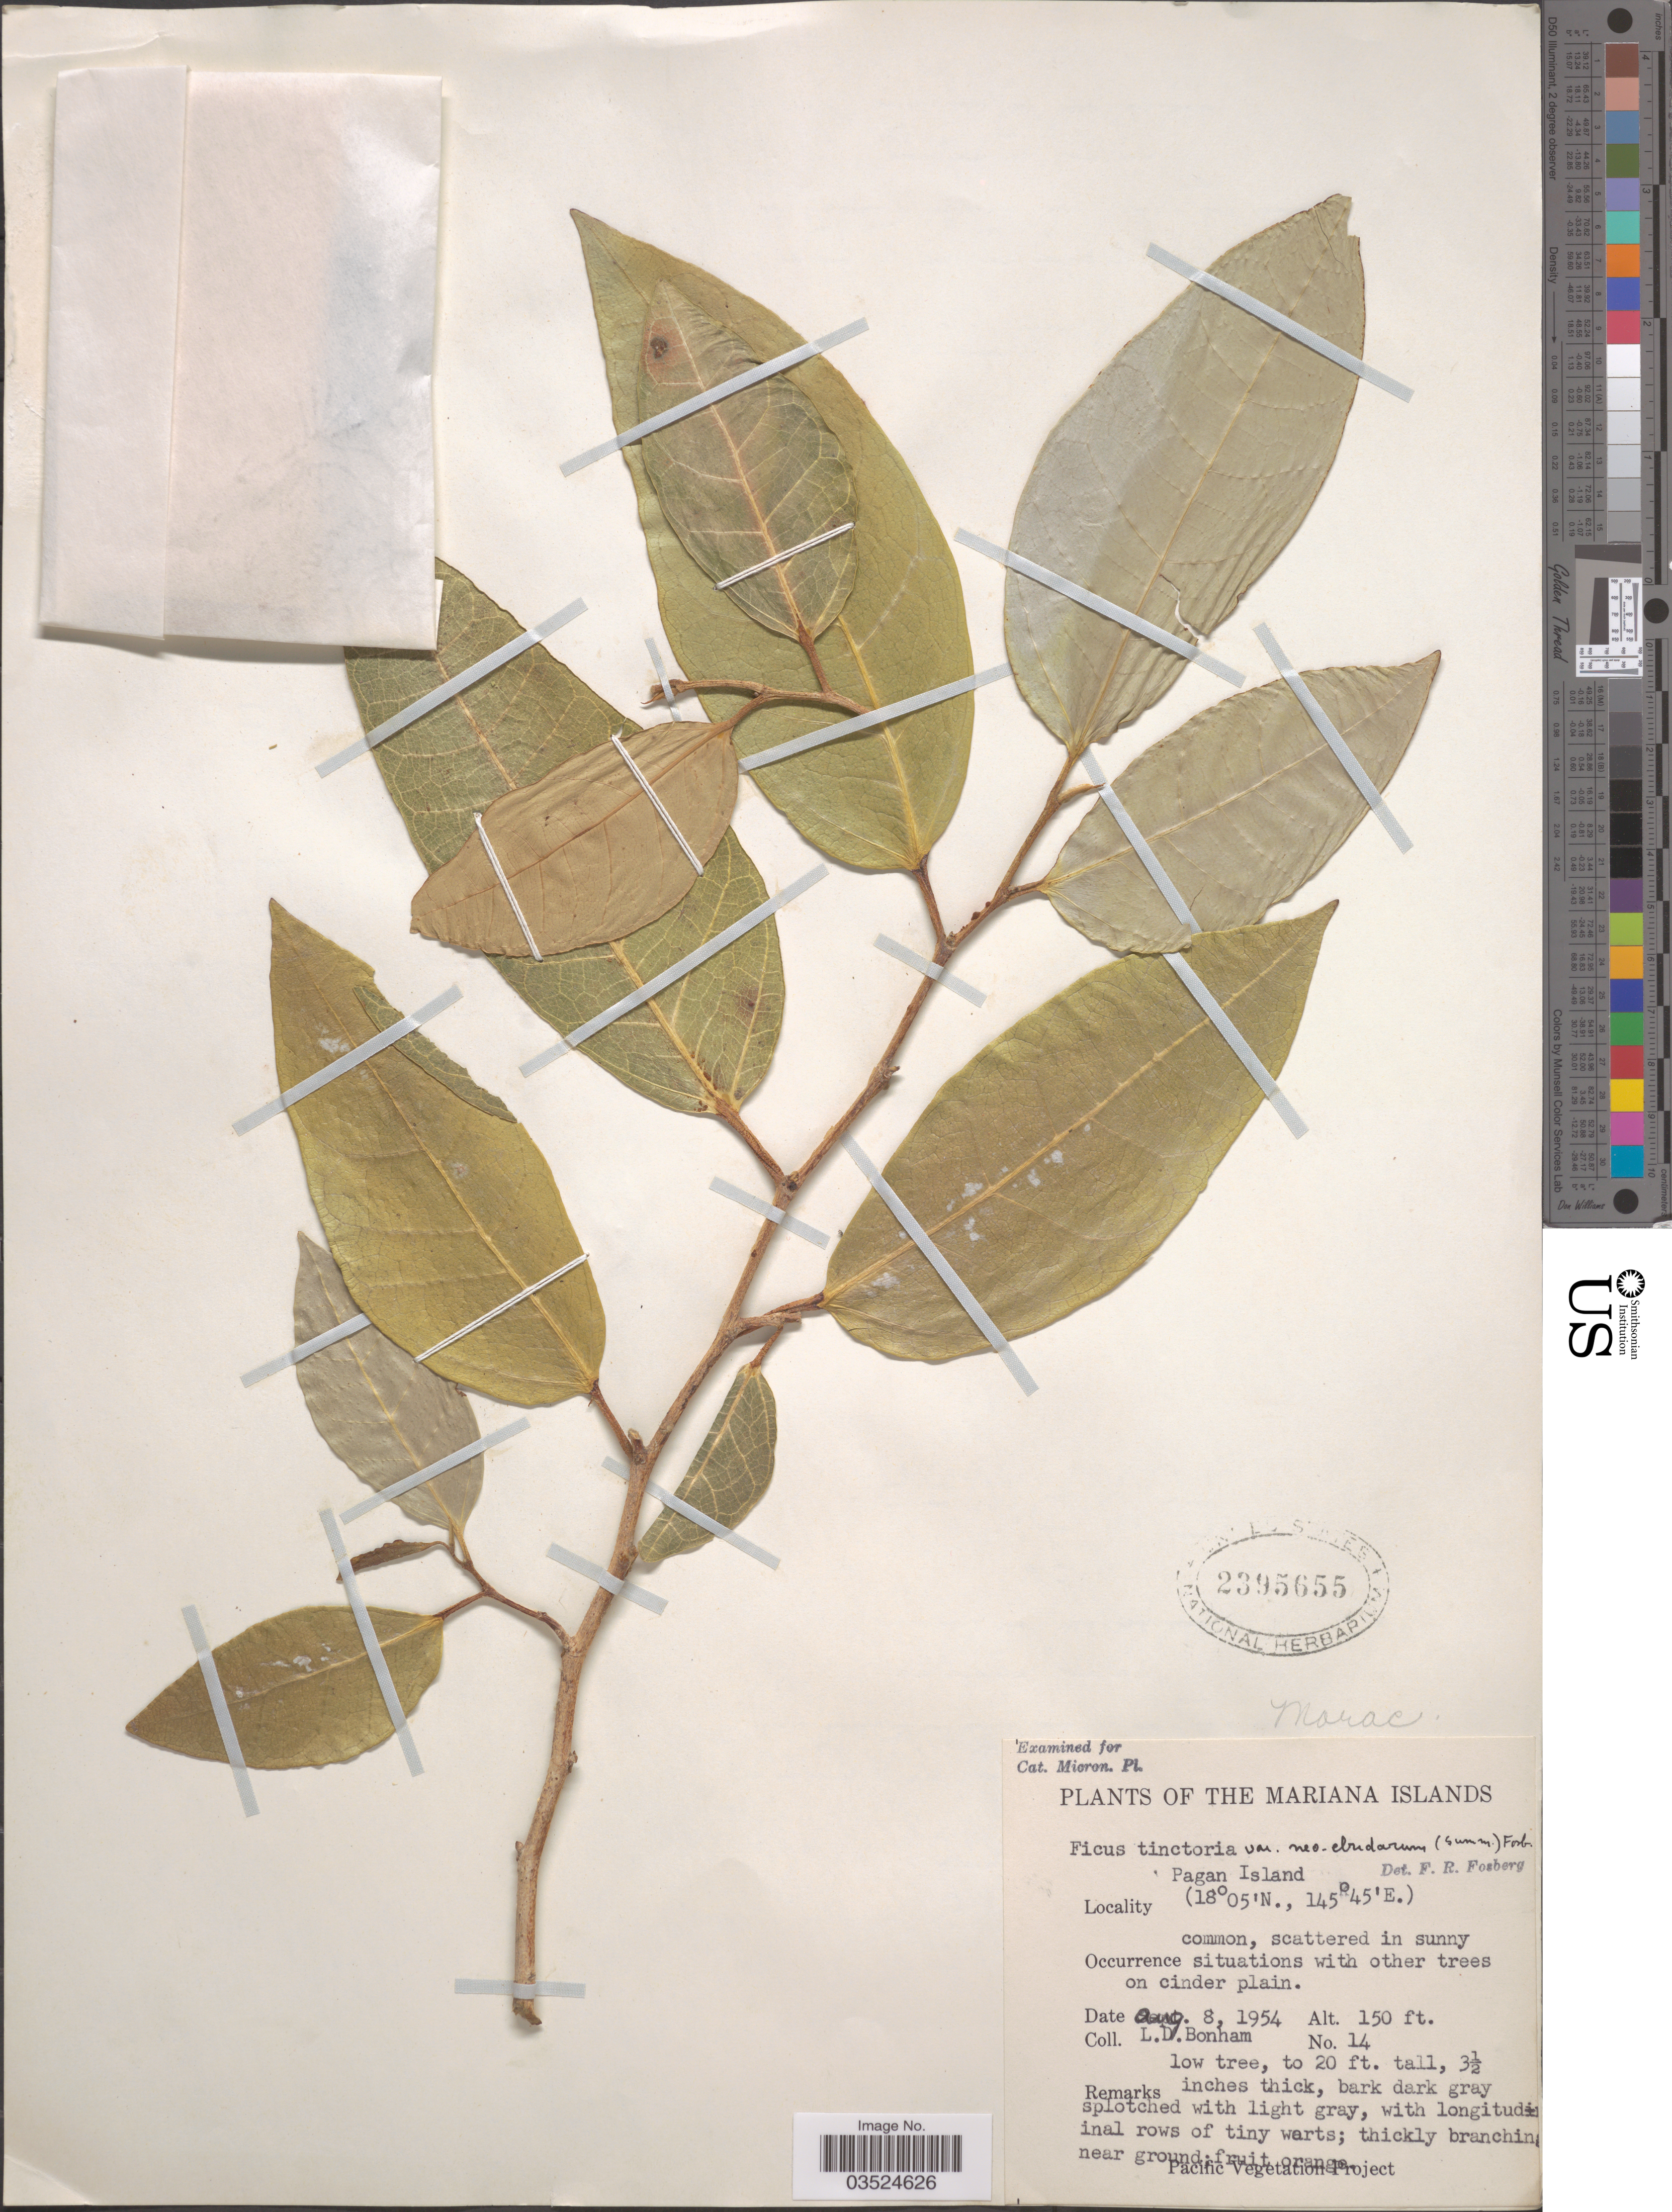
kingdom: Plantae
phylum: Tracheophyta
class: Magnoliopsida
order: Rosales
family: Moraceae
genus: Ficus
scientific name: Ficus tinctoria var. neoebudarum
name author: (Summerh.) Fosberg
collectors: L. D. Bonham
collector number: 14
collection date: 1954-08-08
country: Northern Mariana Islands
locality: The Mariana Islands. Pagan Island.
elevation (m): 46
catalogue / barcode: US 2395655